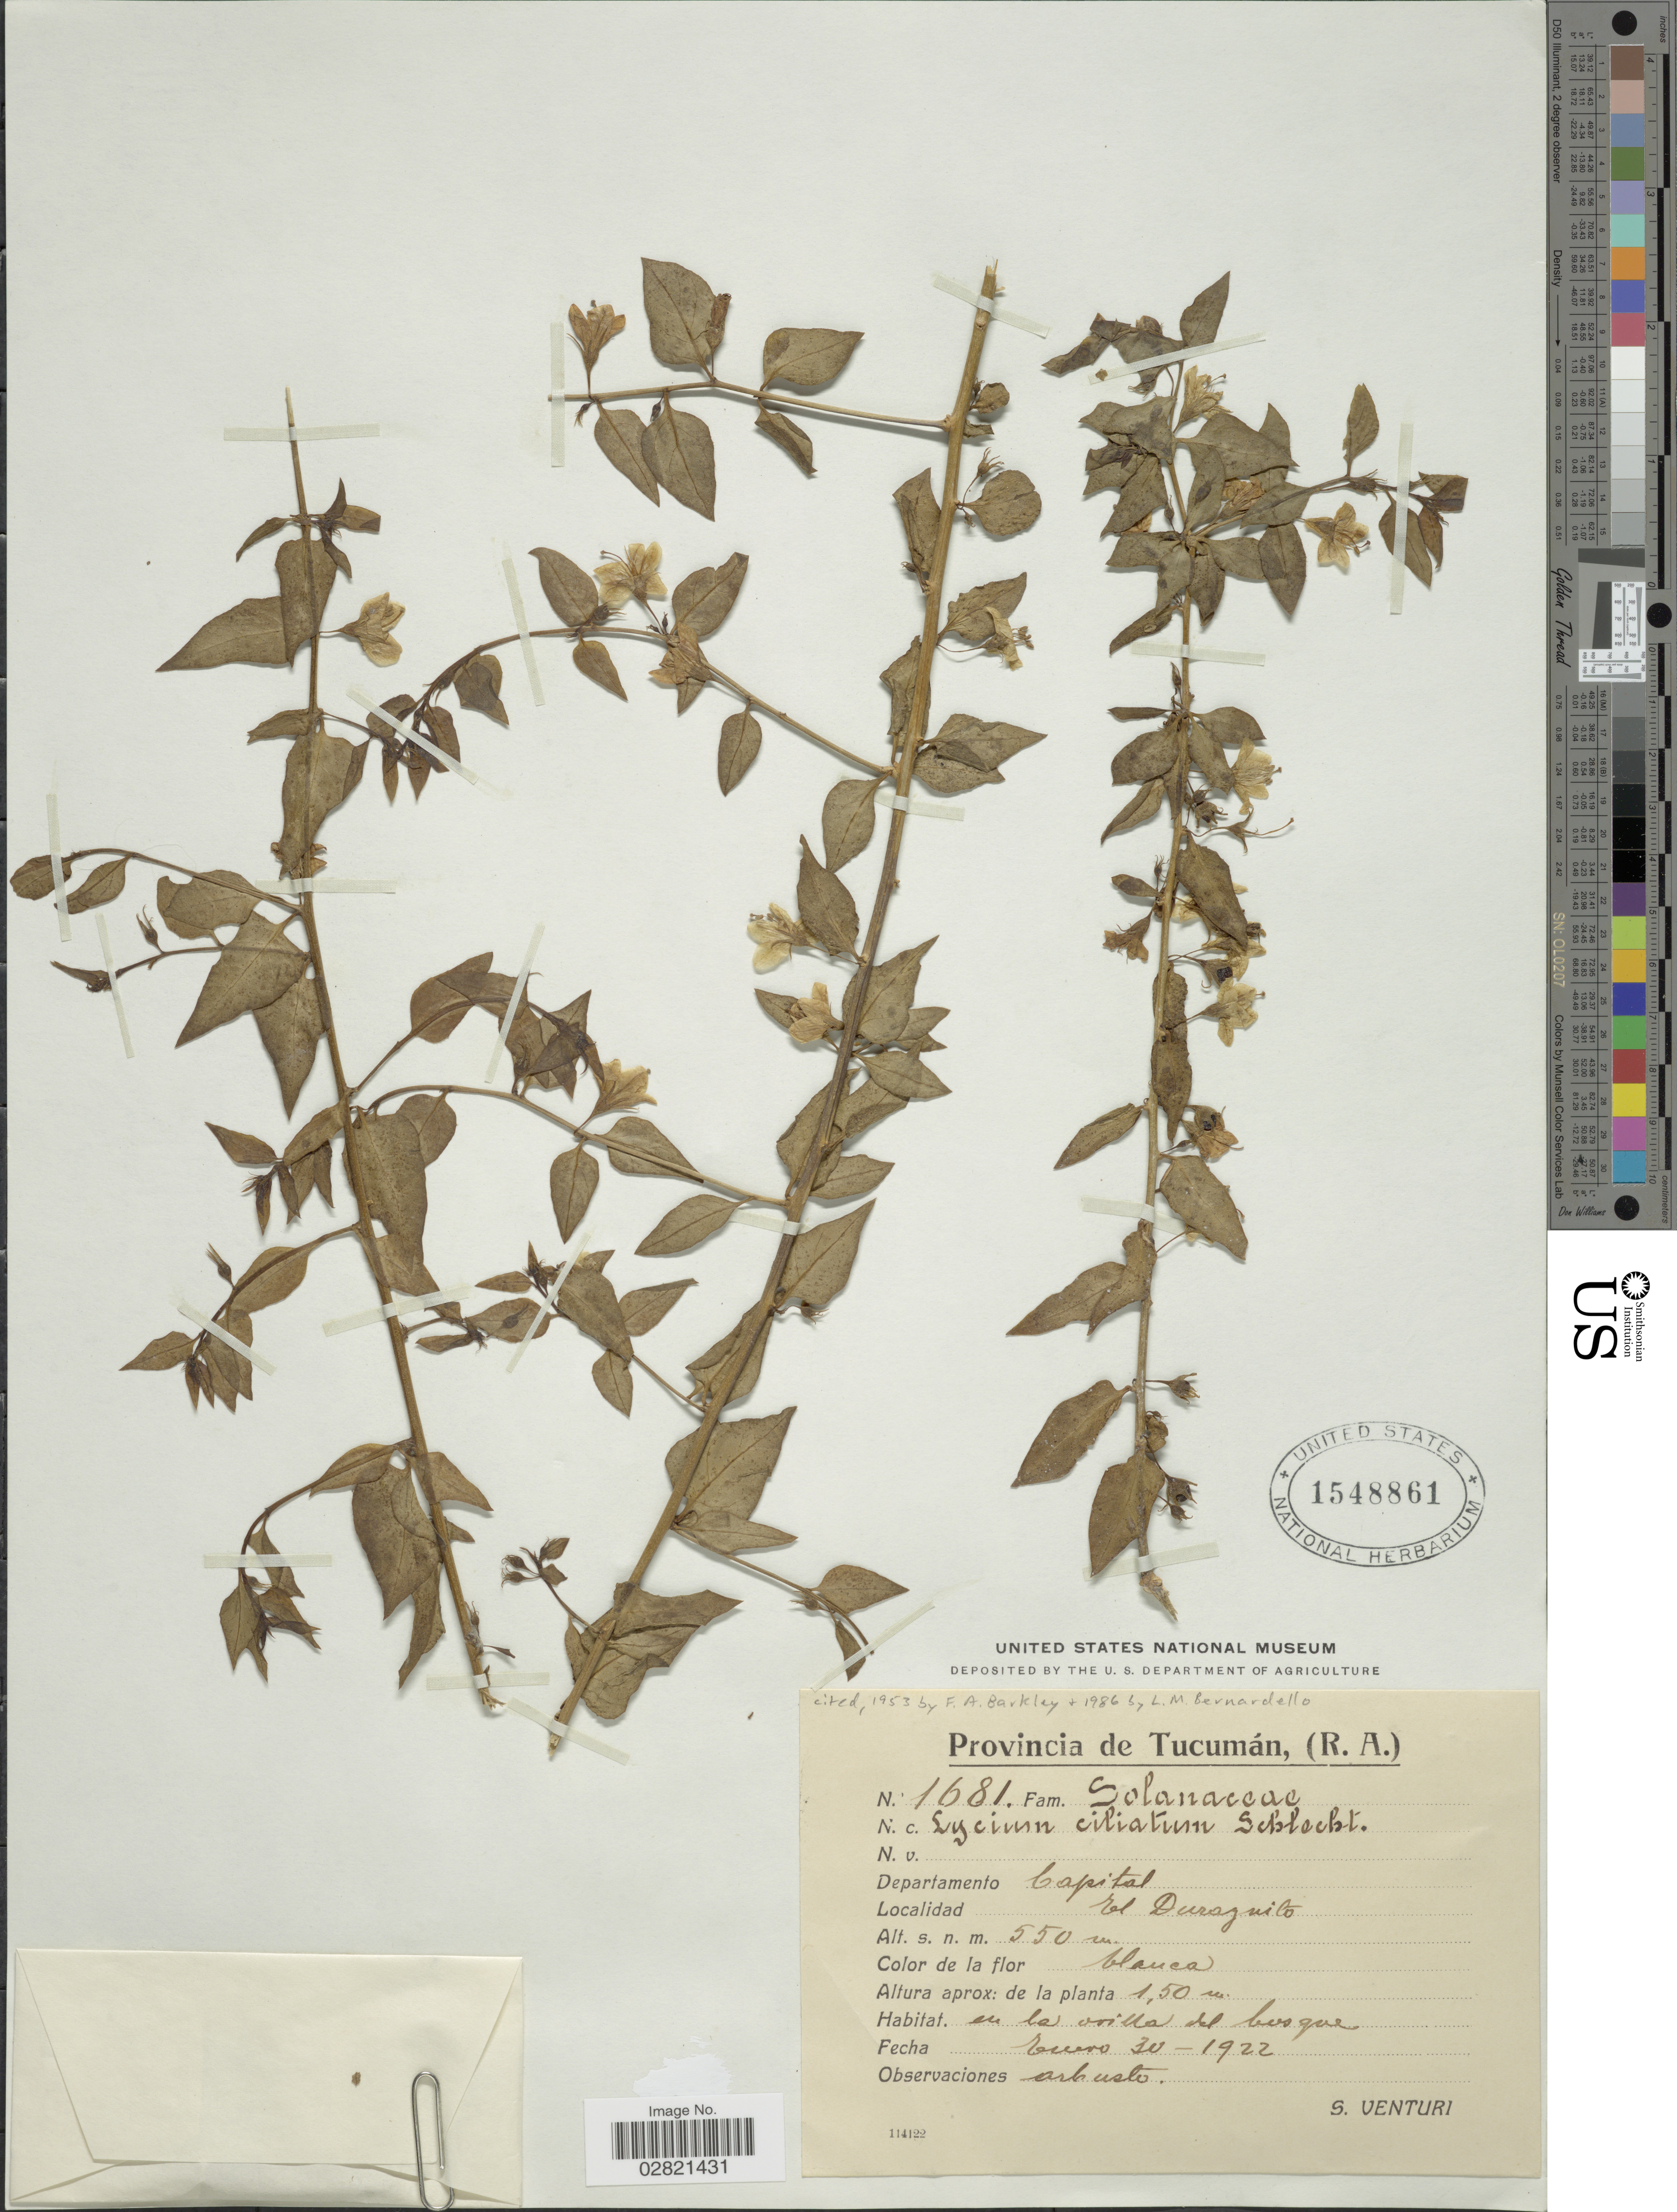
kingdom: Plantae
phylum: Tracheophyta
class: Magnoliopsida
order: Solanales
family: Solanaceae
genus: Lycium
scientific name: Lycium ciliatum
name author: Schltdl.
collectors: S. Venturi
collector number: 1681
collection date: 1922-01-30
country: Argentina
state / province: Tucuman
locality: Provincia de Tucumán, (R.A.). Departamento Capital. El Duraguito.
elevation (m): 550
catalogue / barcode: US 1548861